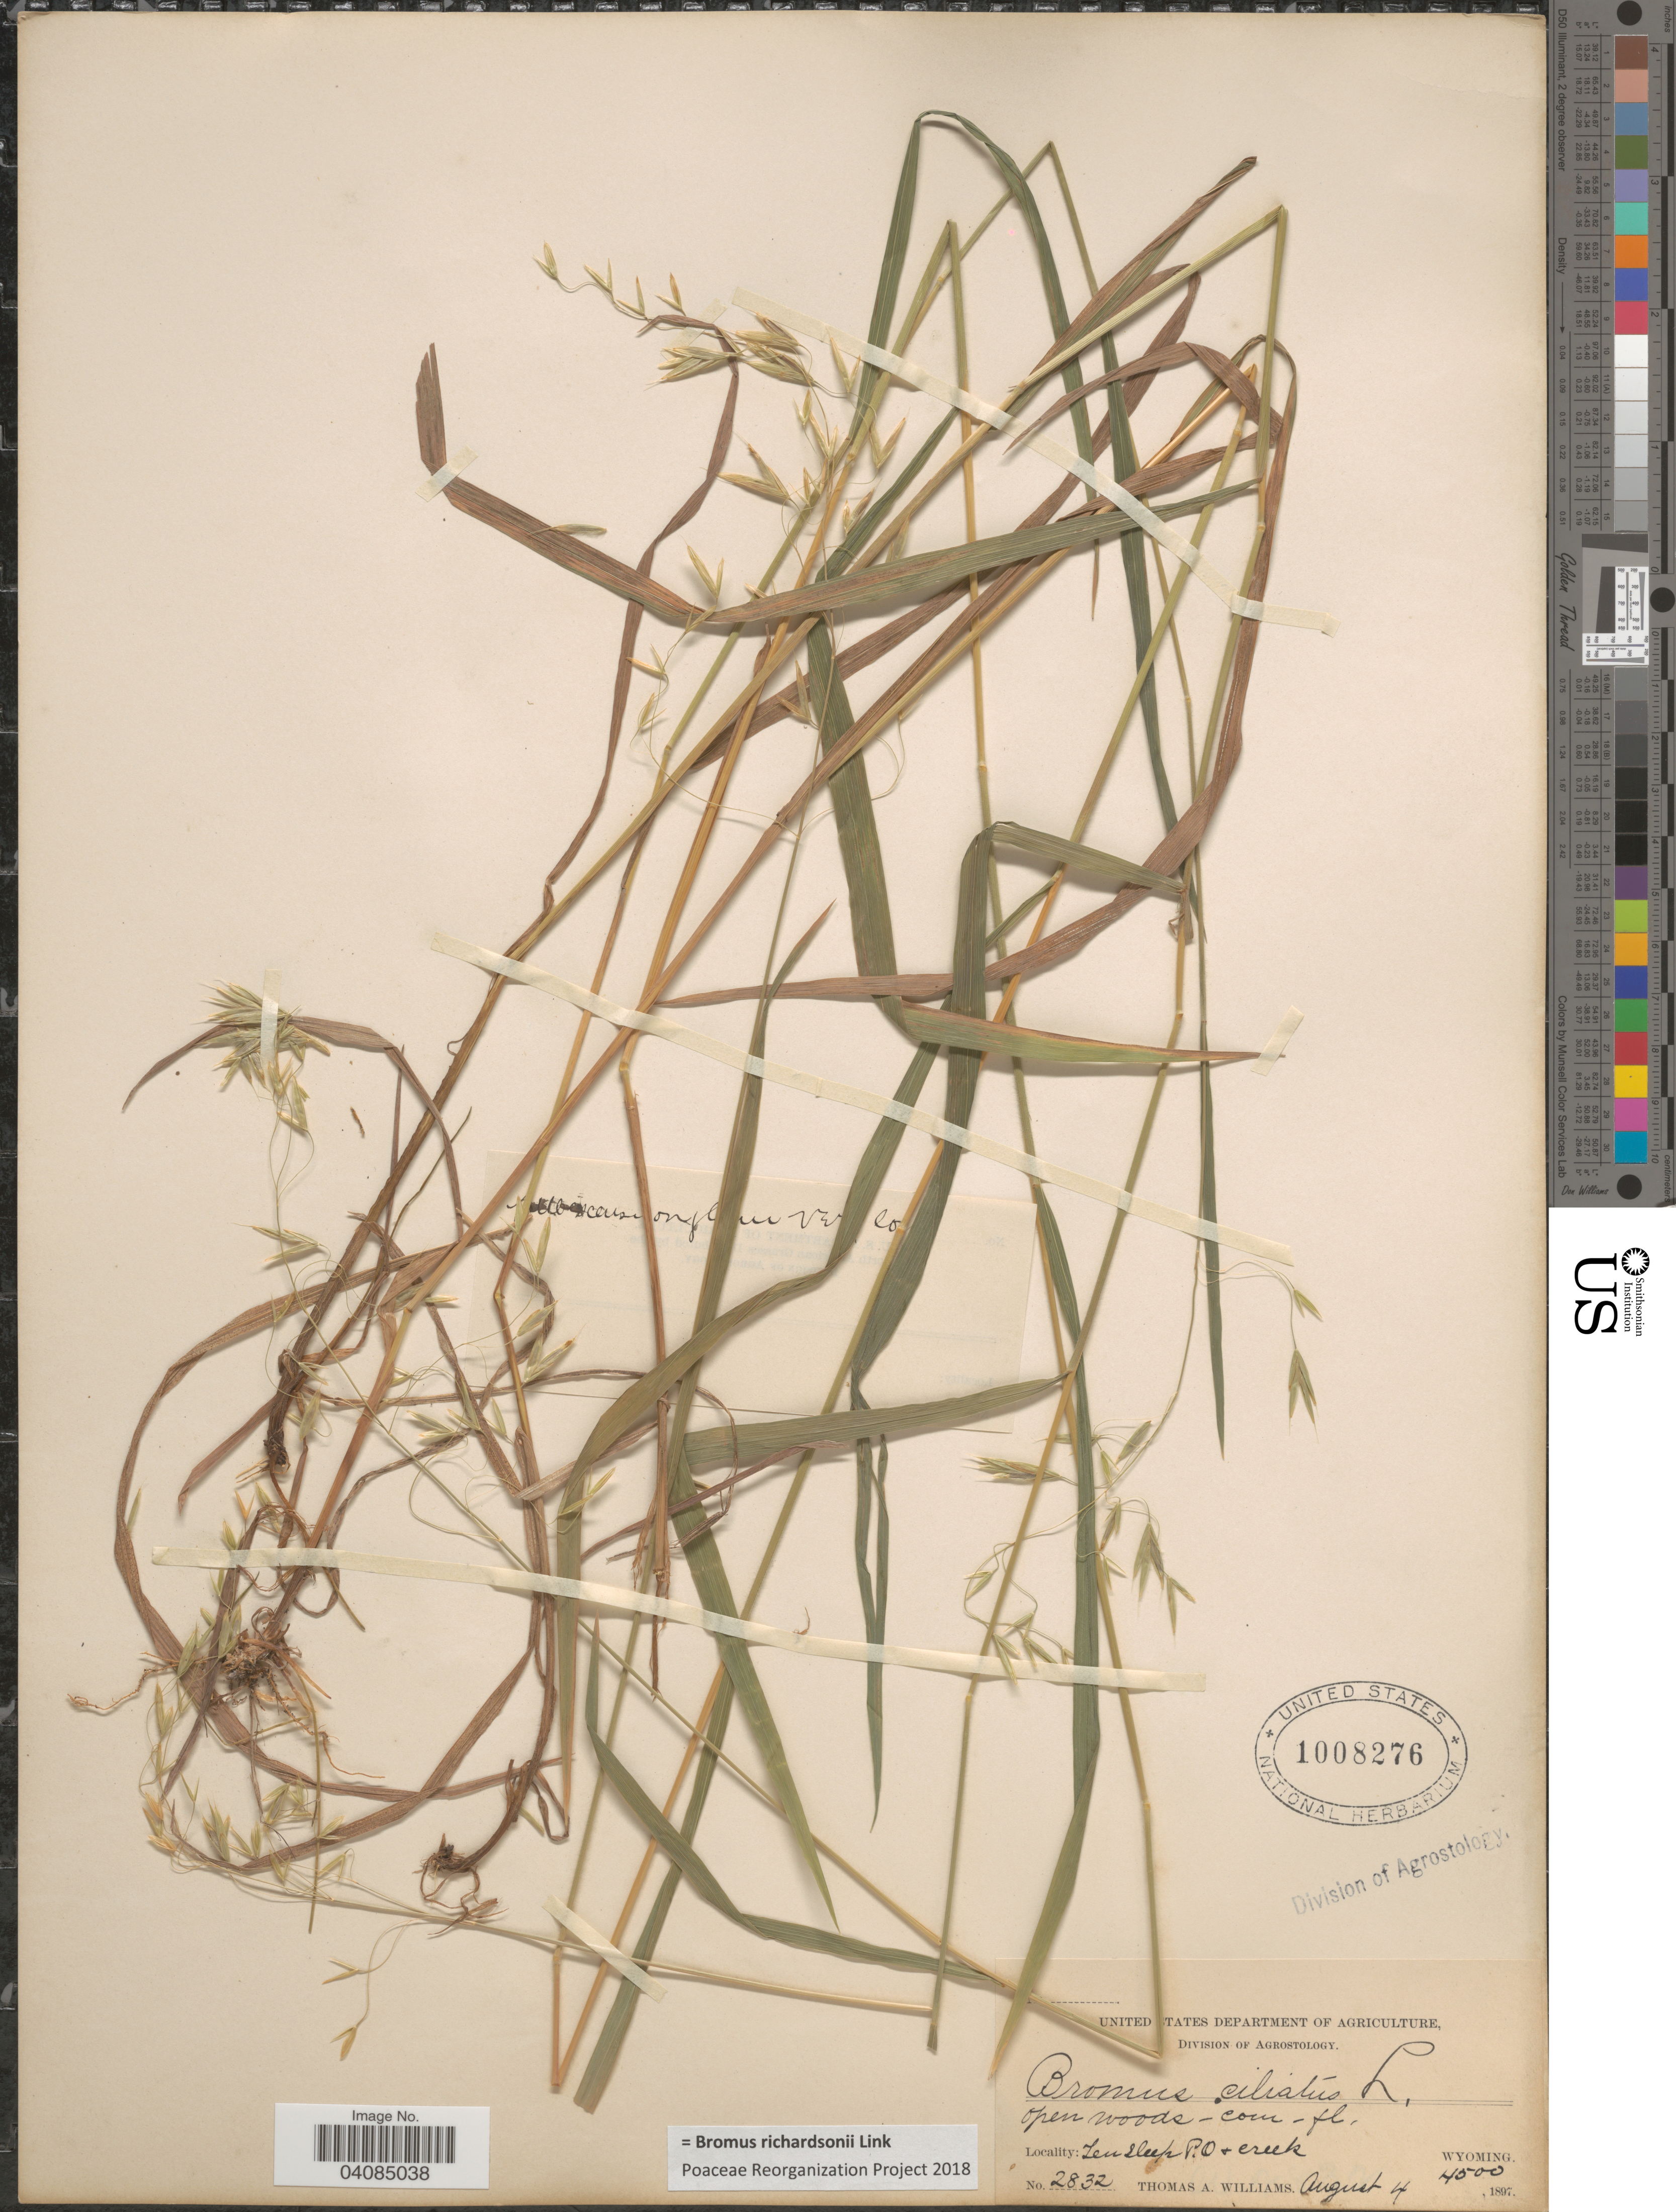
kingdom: Plantae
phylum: Tracheophyta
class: Liliopsida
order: Poales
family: Poaceae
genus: Bromus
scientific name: Bromus racemosus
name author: L.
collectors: T. A. Williams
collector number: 2832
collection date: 1897-08-04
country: United States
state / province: Wyoming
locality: Open woods - com - fl. Ten Sleep P. O & creek.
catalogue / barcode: US 1008276